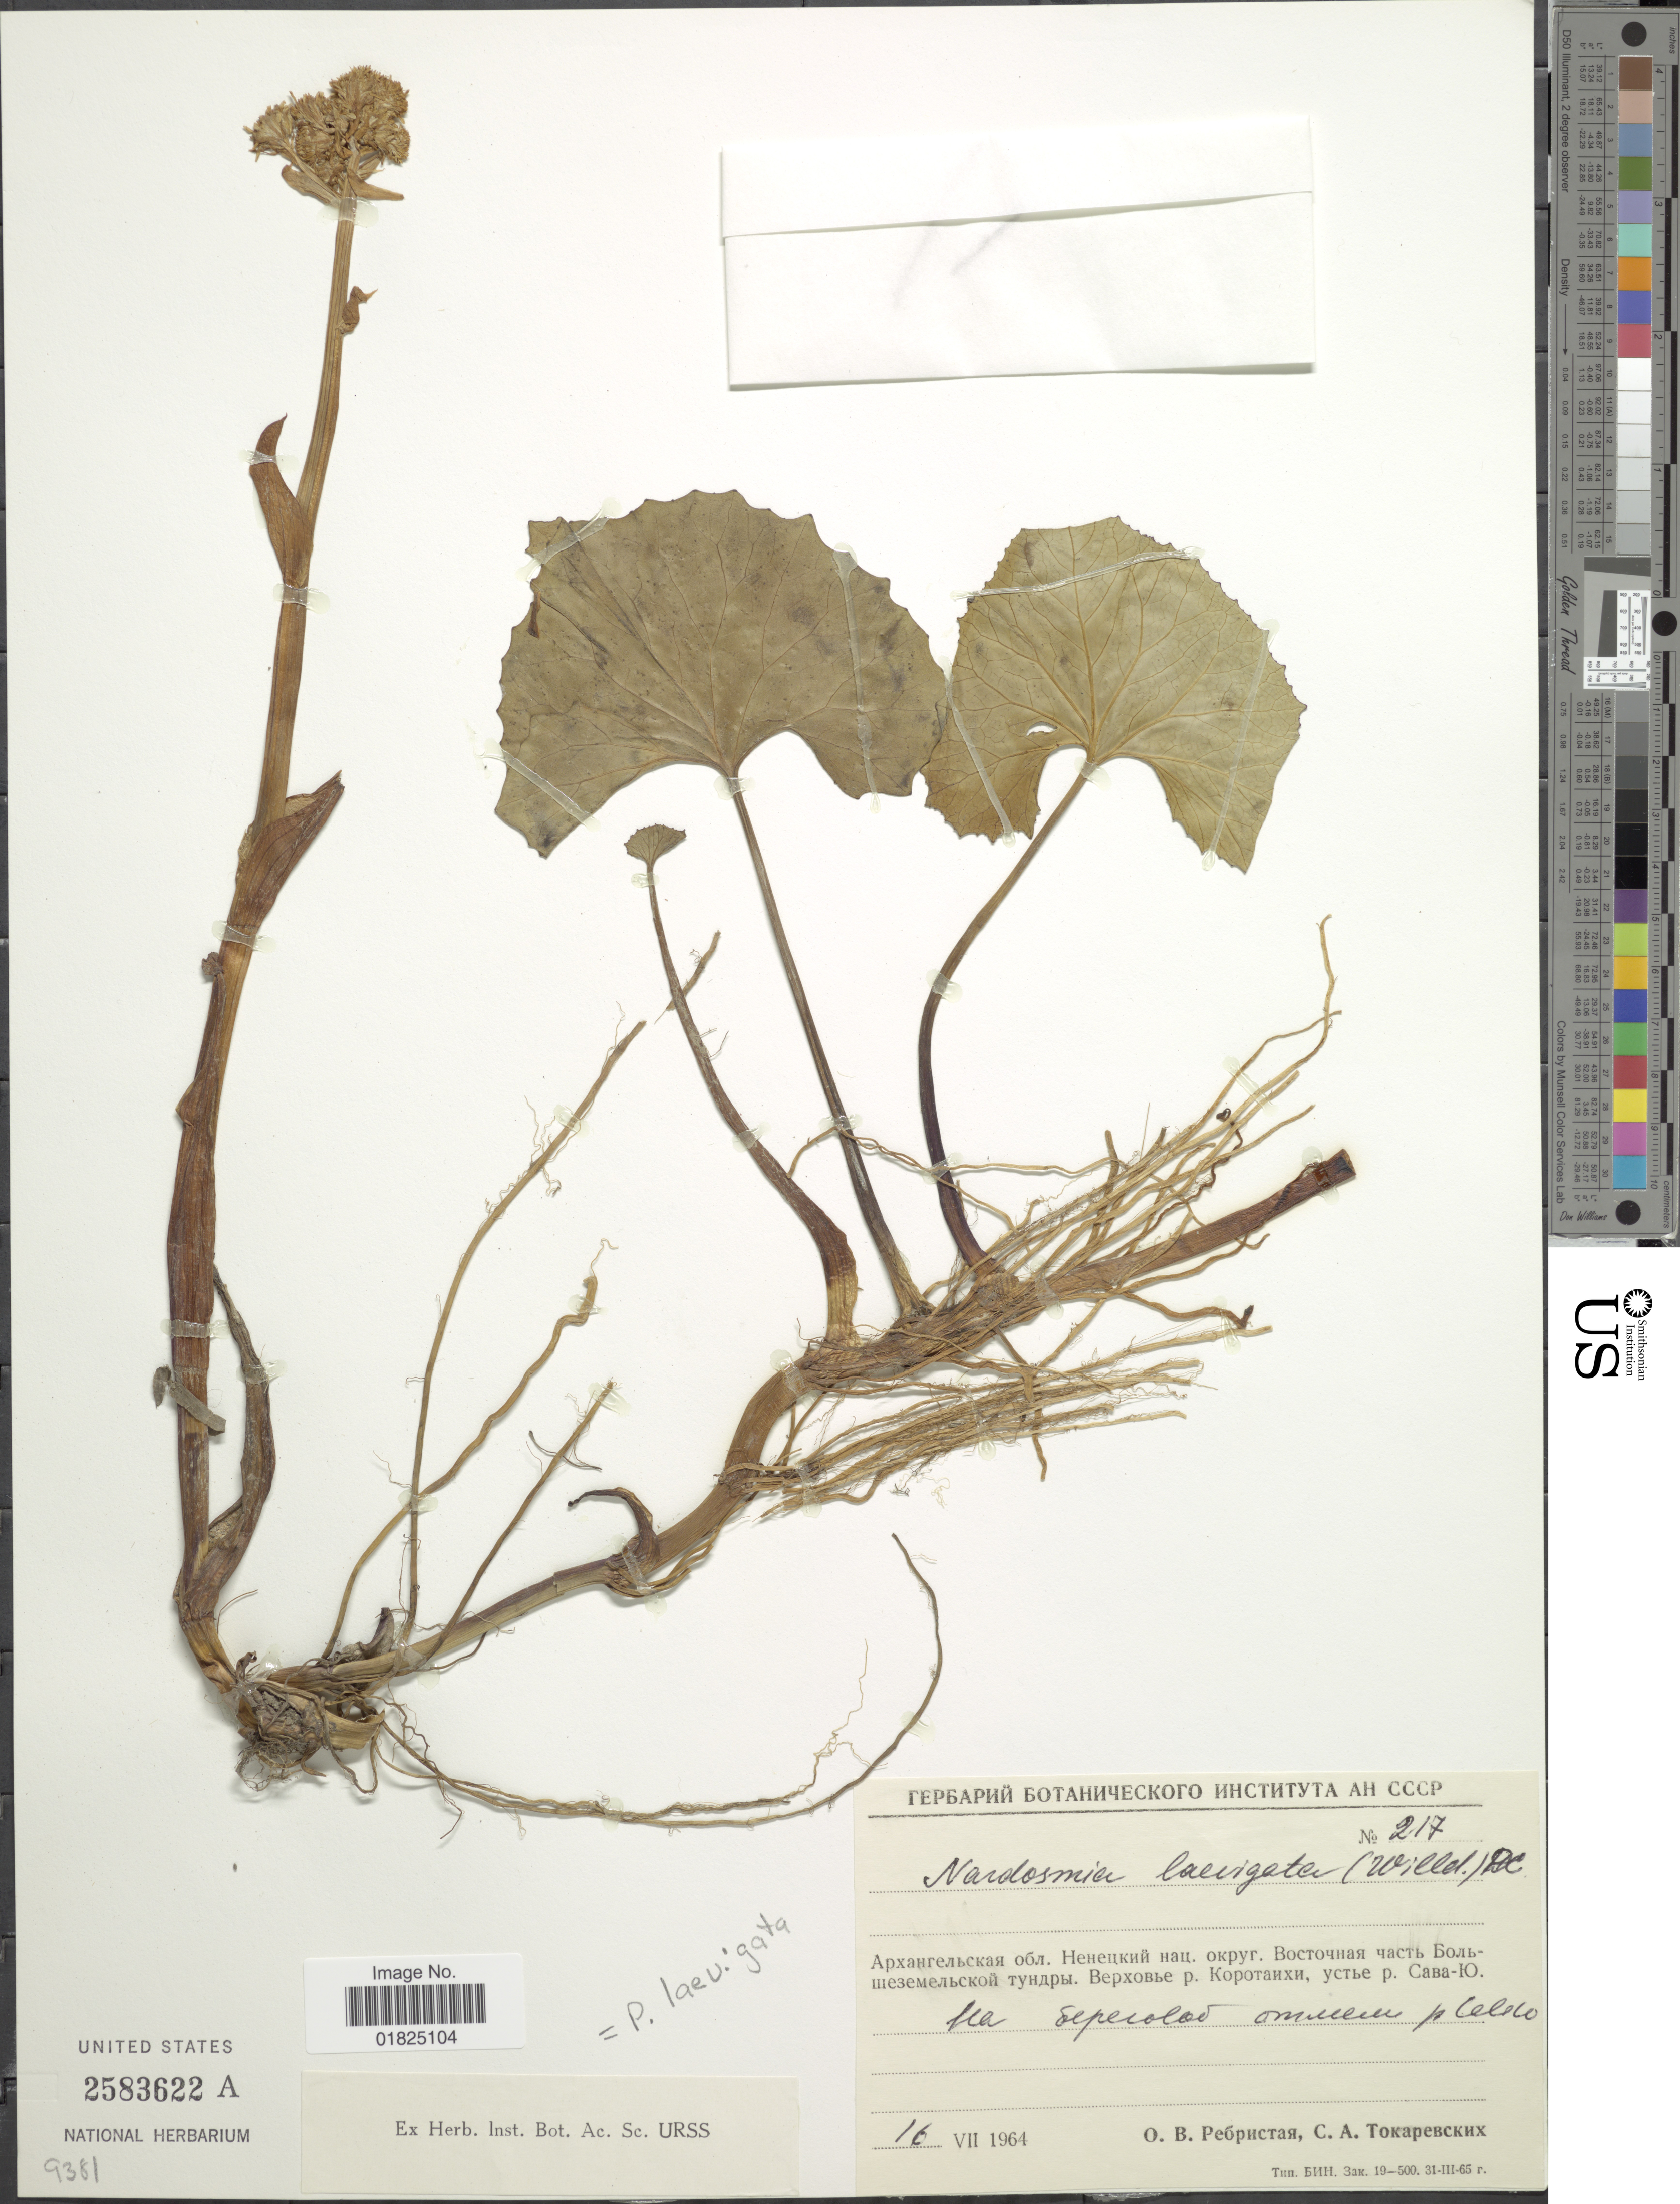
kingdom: Plantae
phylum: Tracheophyta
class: Magnoliopsida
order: Asterales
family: Asteraceae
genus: Petasites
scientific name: Petasites radiatus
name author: (J.F. Gmel.) Toman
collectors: Collector illegible & Collector illegible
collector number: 217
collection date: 1964-07-16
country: U.S.S.R.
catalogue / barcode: US 2583622A